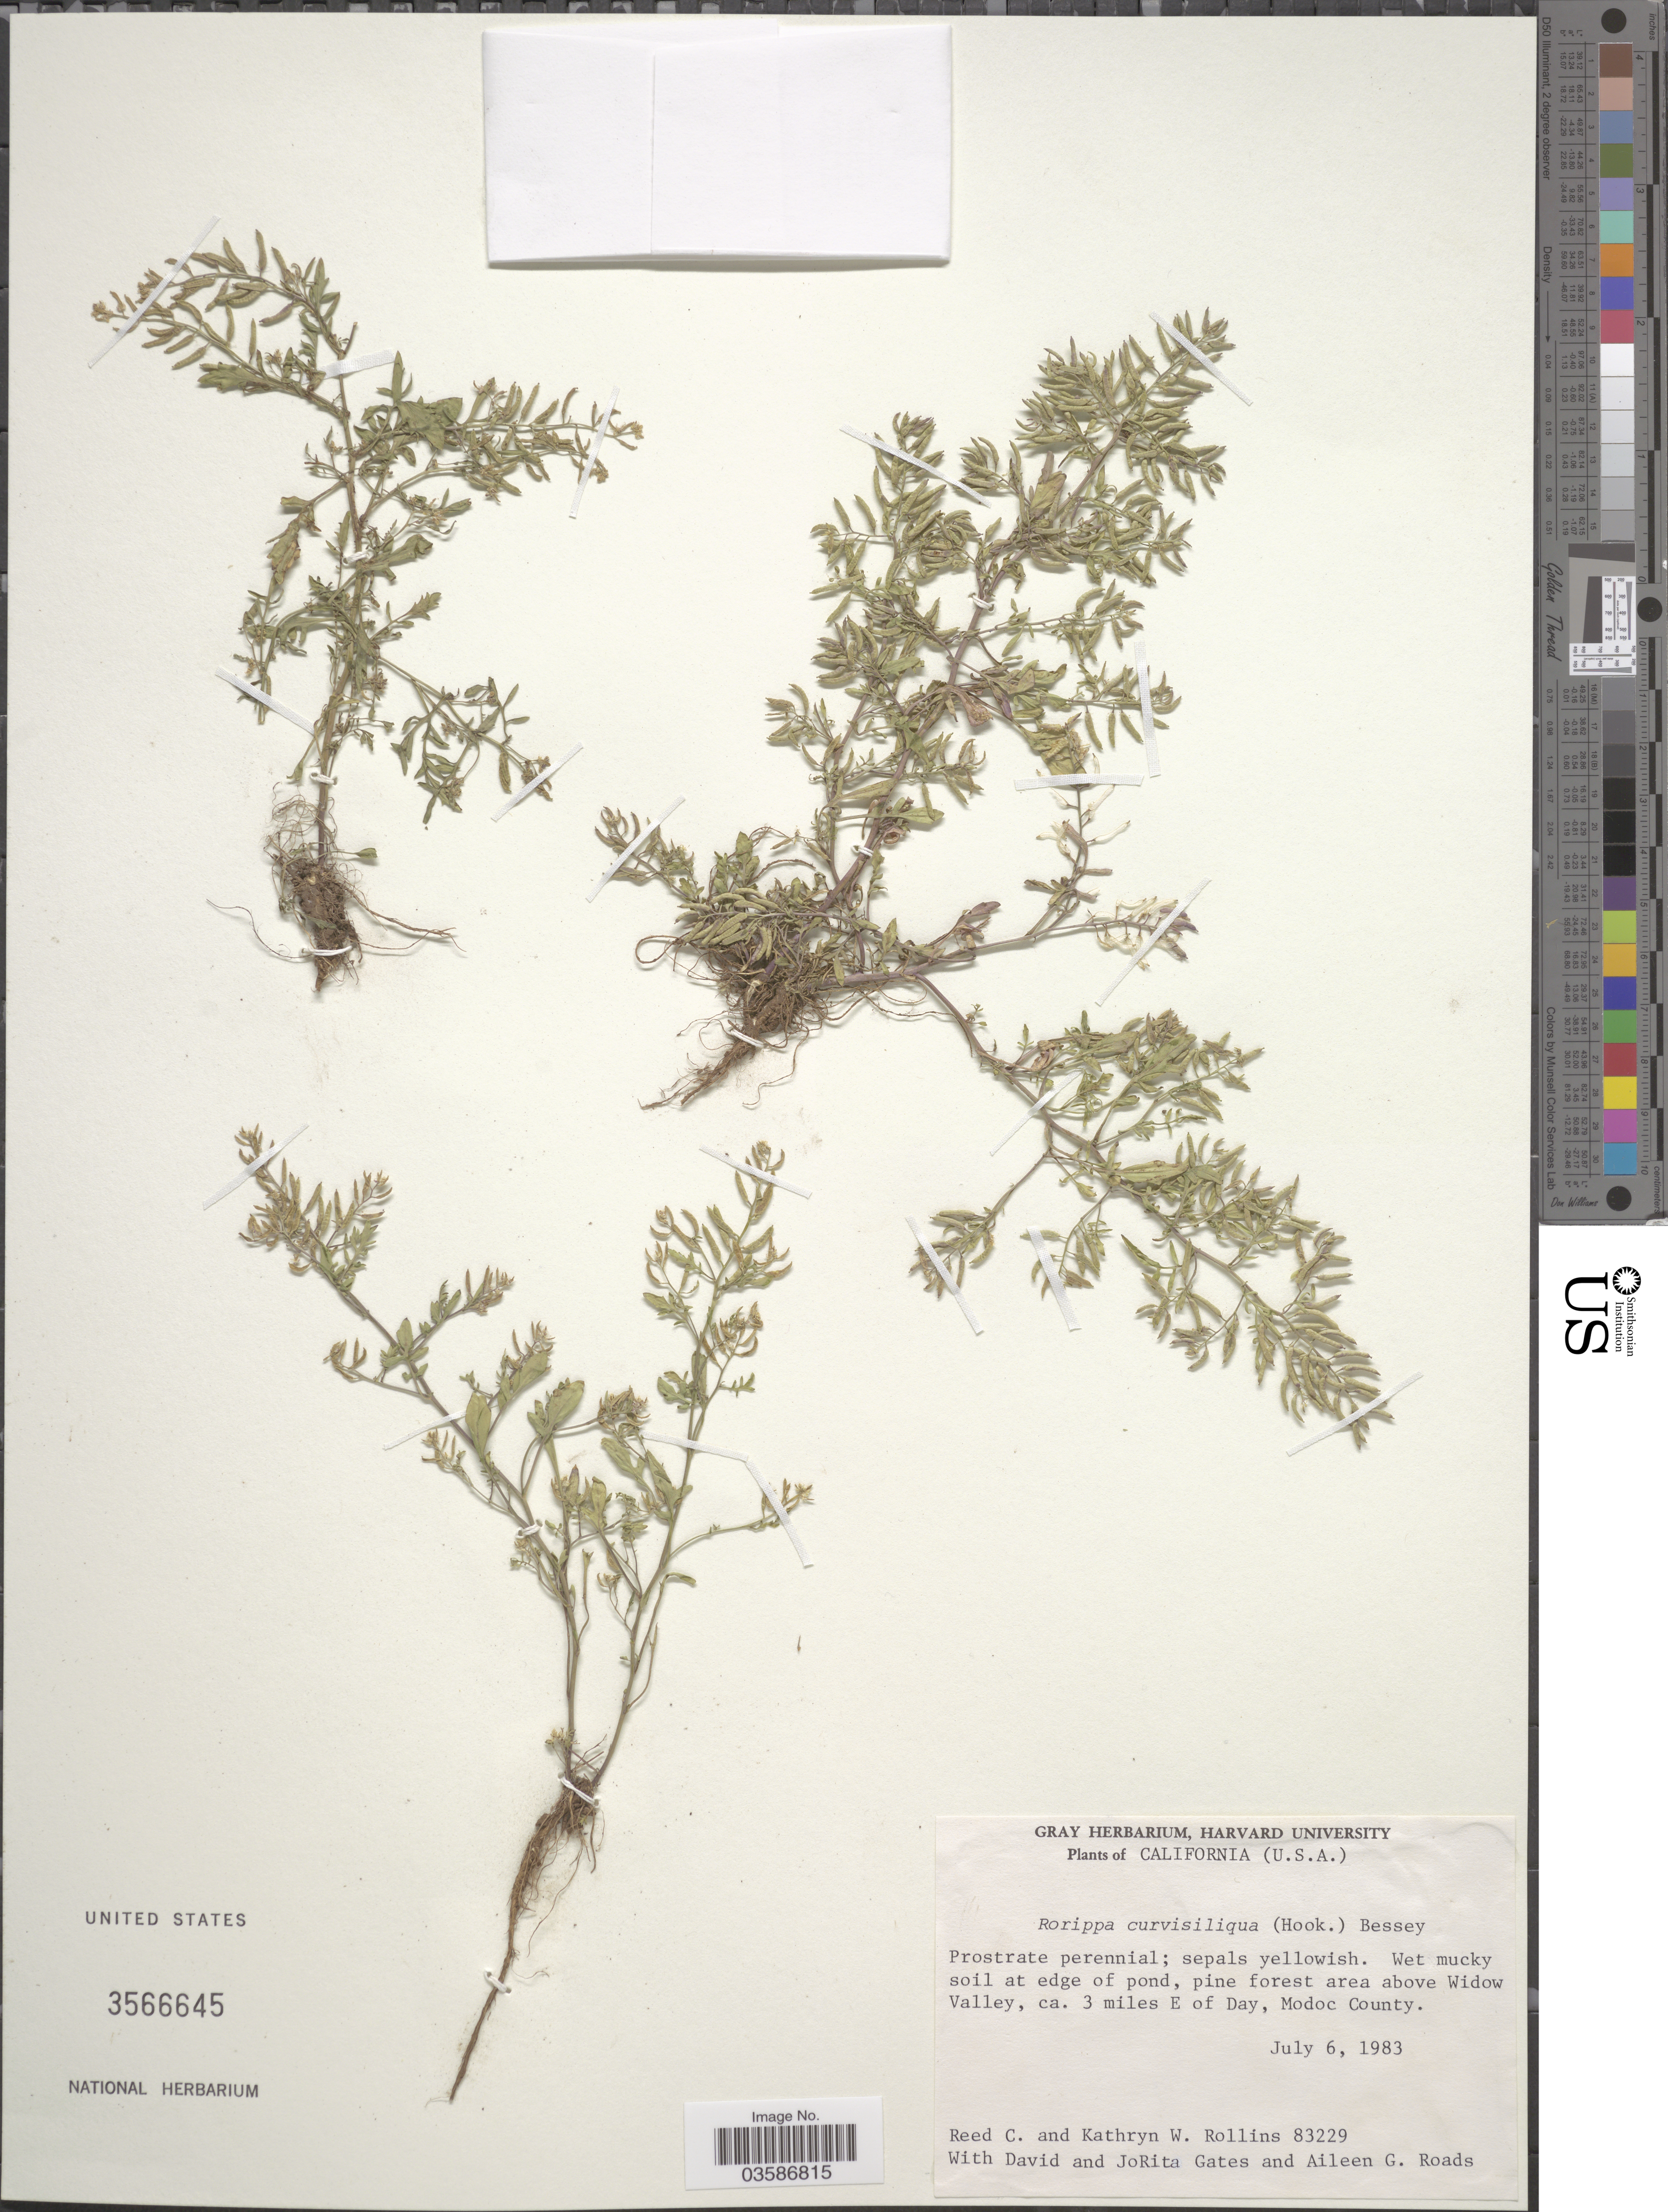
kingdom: Plantae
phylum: Tracheophyta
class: Magnoliopsida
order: Brassicales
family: Brassicaceae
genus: Rorippa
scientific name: Rorippa curvisiliqua var. curvisiliqua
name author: (Hook.) Bessey ex Britton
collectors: R. C. Rollins, K. W. Rollins, D. Gates, J. Gates & A. Roads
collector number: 83229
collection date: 1983-07-06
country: United States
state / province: California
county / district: Modoc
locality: Wet mucky soil at edge of pond, pine forest area above Widow Valley, ca. 3 miles E of Day, Modoc County.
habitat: wet mucky soil at edge of pond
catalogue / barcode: US 3566645